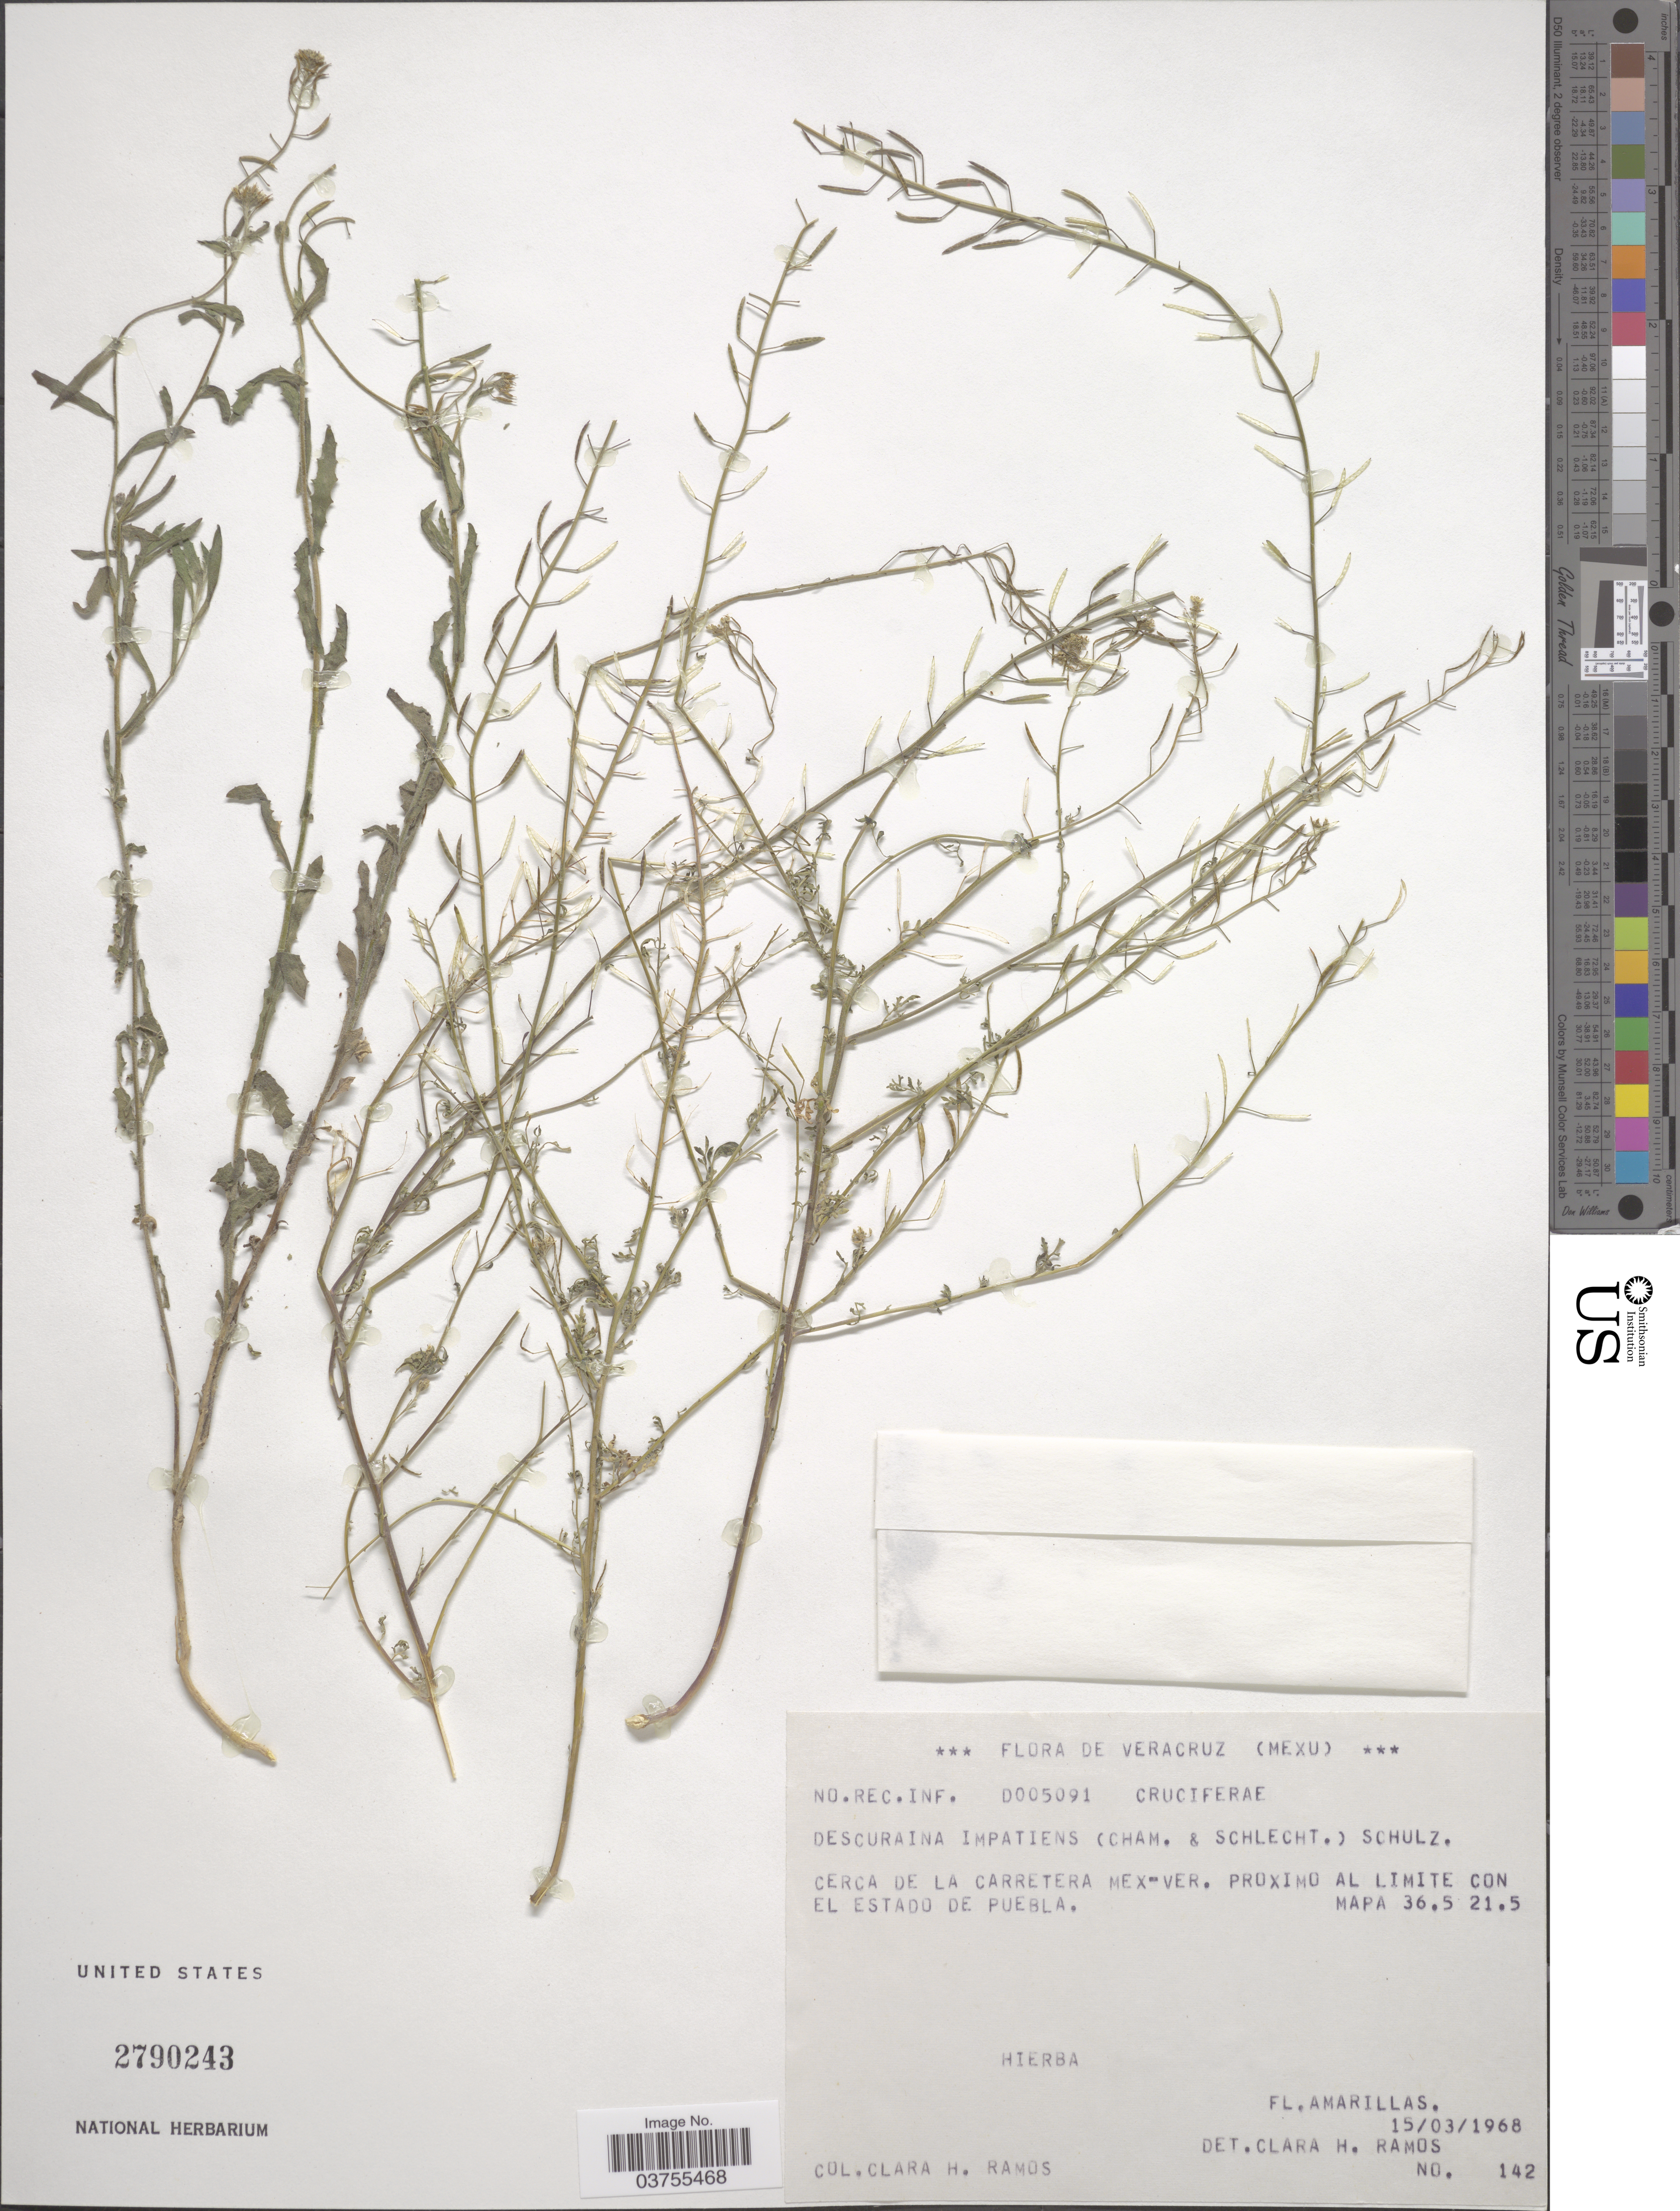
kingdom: Plantae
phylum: Tracheophyta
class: Magnoliopsida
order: Brassicales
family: Brassicaceae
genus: Descurainia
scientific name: Descurainia impatiens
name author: (Schltdl. et al.) O.E. Schulz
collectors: C. H. Ramos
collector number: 142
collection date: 1968-03-15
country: Mexico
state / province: Veracruz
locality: Cerca de la carretera mex-ver. proximo al limite con el estado de puebla. Mapa 36.5 21.5 [unsure placement]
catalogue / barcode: US 2790243